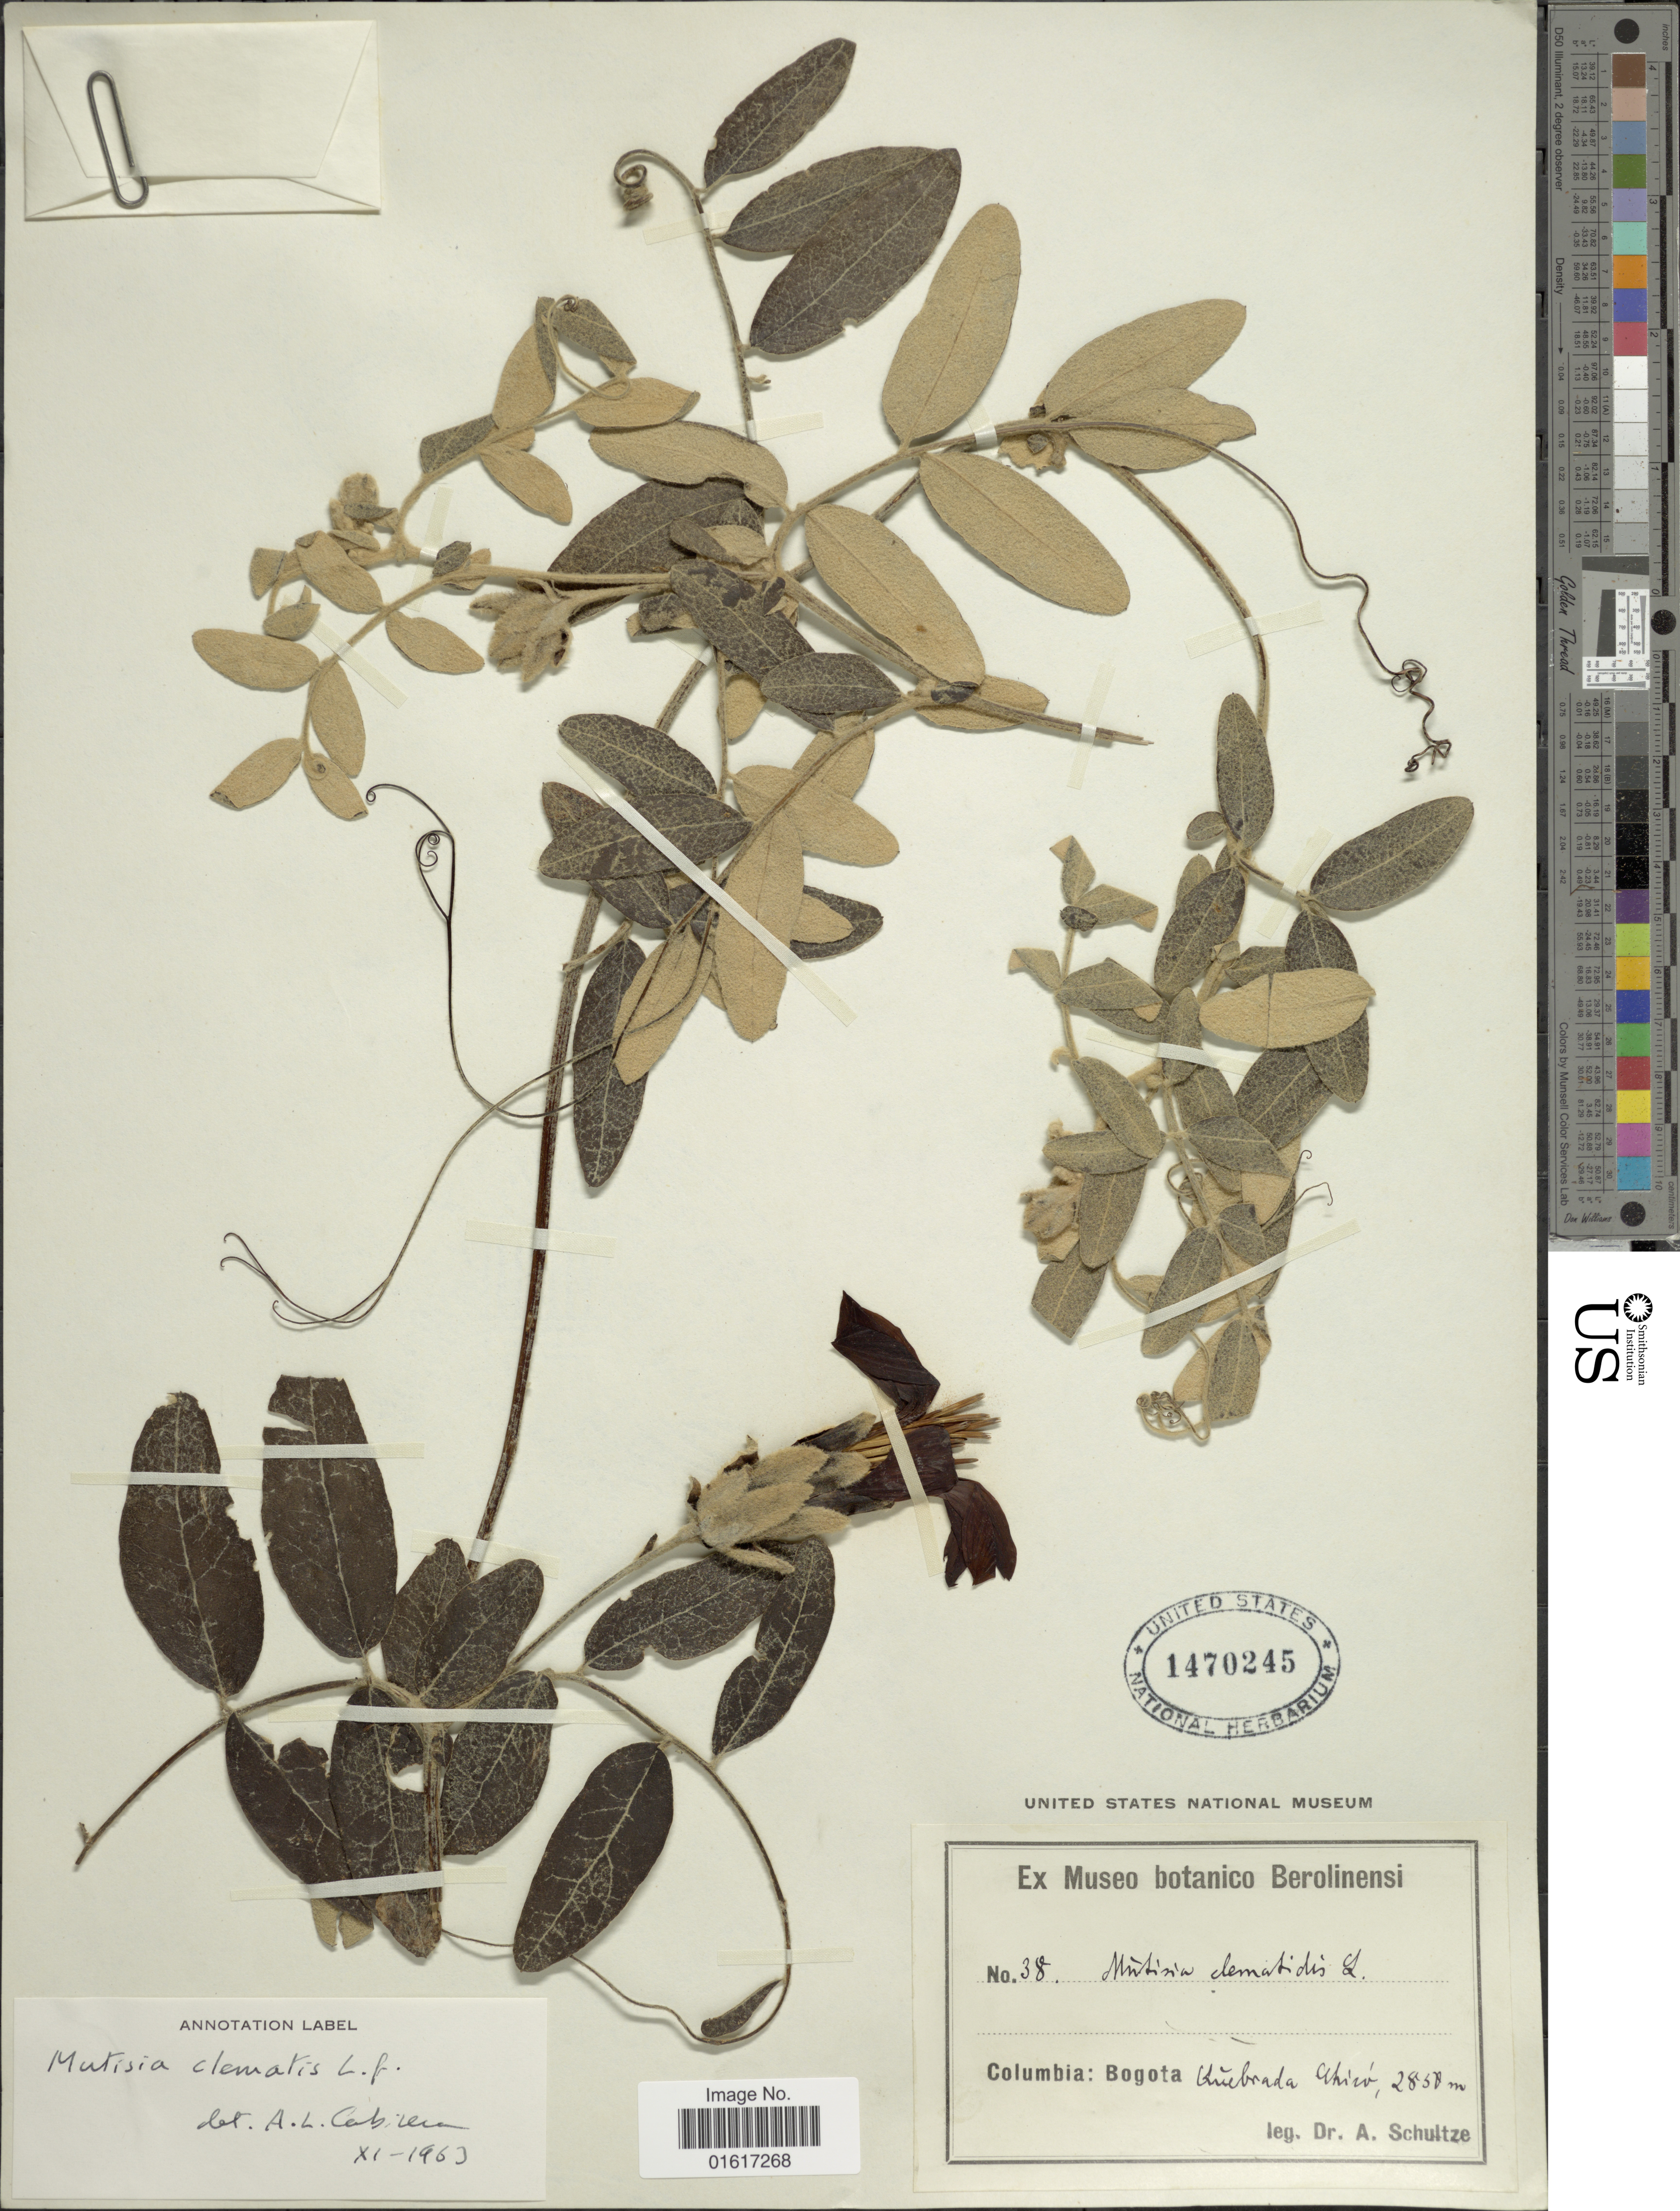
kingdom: Plantae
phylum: Tracheophyta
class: Magnoliopsida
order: Asterales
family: Asteraceae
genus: Mutisia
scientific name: Mutisia clematis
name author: L. f.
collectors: A. Schultze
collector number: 38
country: Colombia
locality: Columbia: Bogota Quebrada Ahizo [interpreted]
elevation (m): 2858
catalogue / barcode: US 1470245